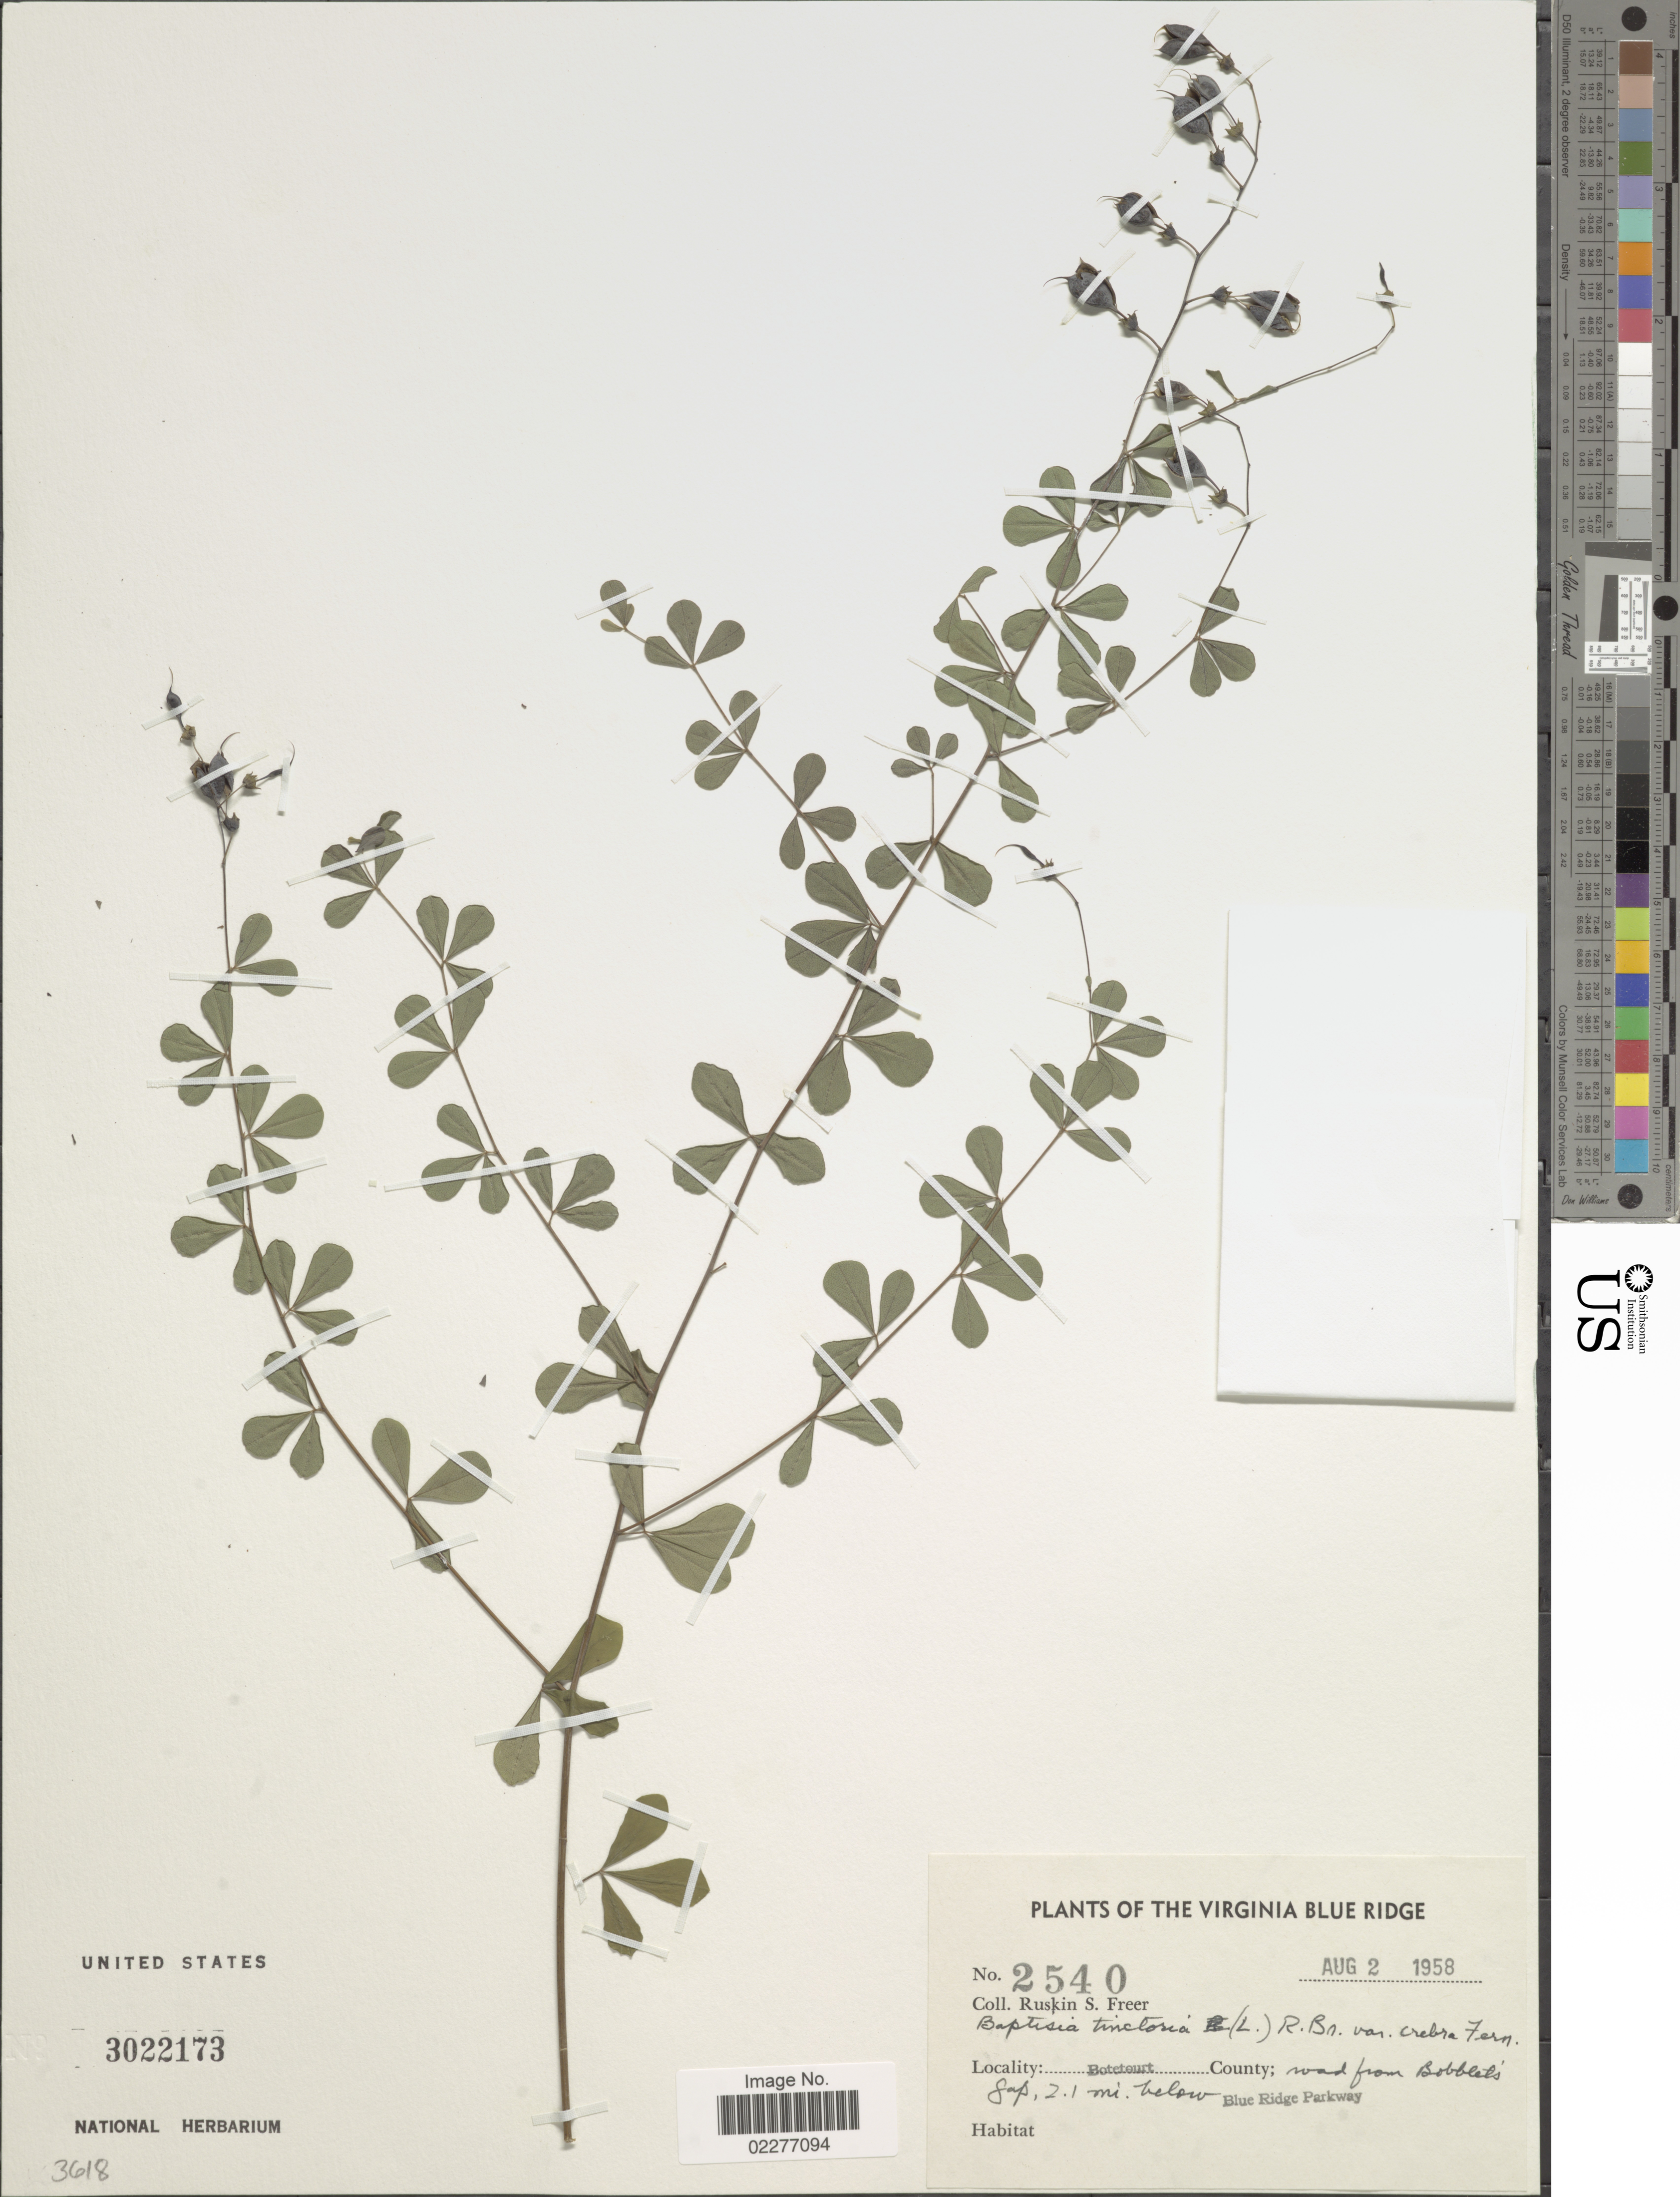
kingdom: Plantae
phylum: Tracheophyta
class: Magnoliopsida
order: Fabales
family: Fabaceae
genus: Baptisia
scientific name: Baptisia tinctoria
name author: (L.) R. Br.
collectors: R. Freer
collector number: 2540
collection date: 1958-08-02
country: United States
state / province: Virginia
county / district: Botetourt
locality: The Virginia Blue Ridge, Boteteurt County; wood from Bobblets gap, 2.1 mi below Blue Ridge Parkway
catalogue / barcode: US 3022173